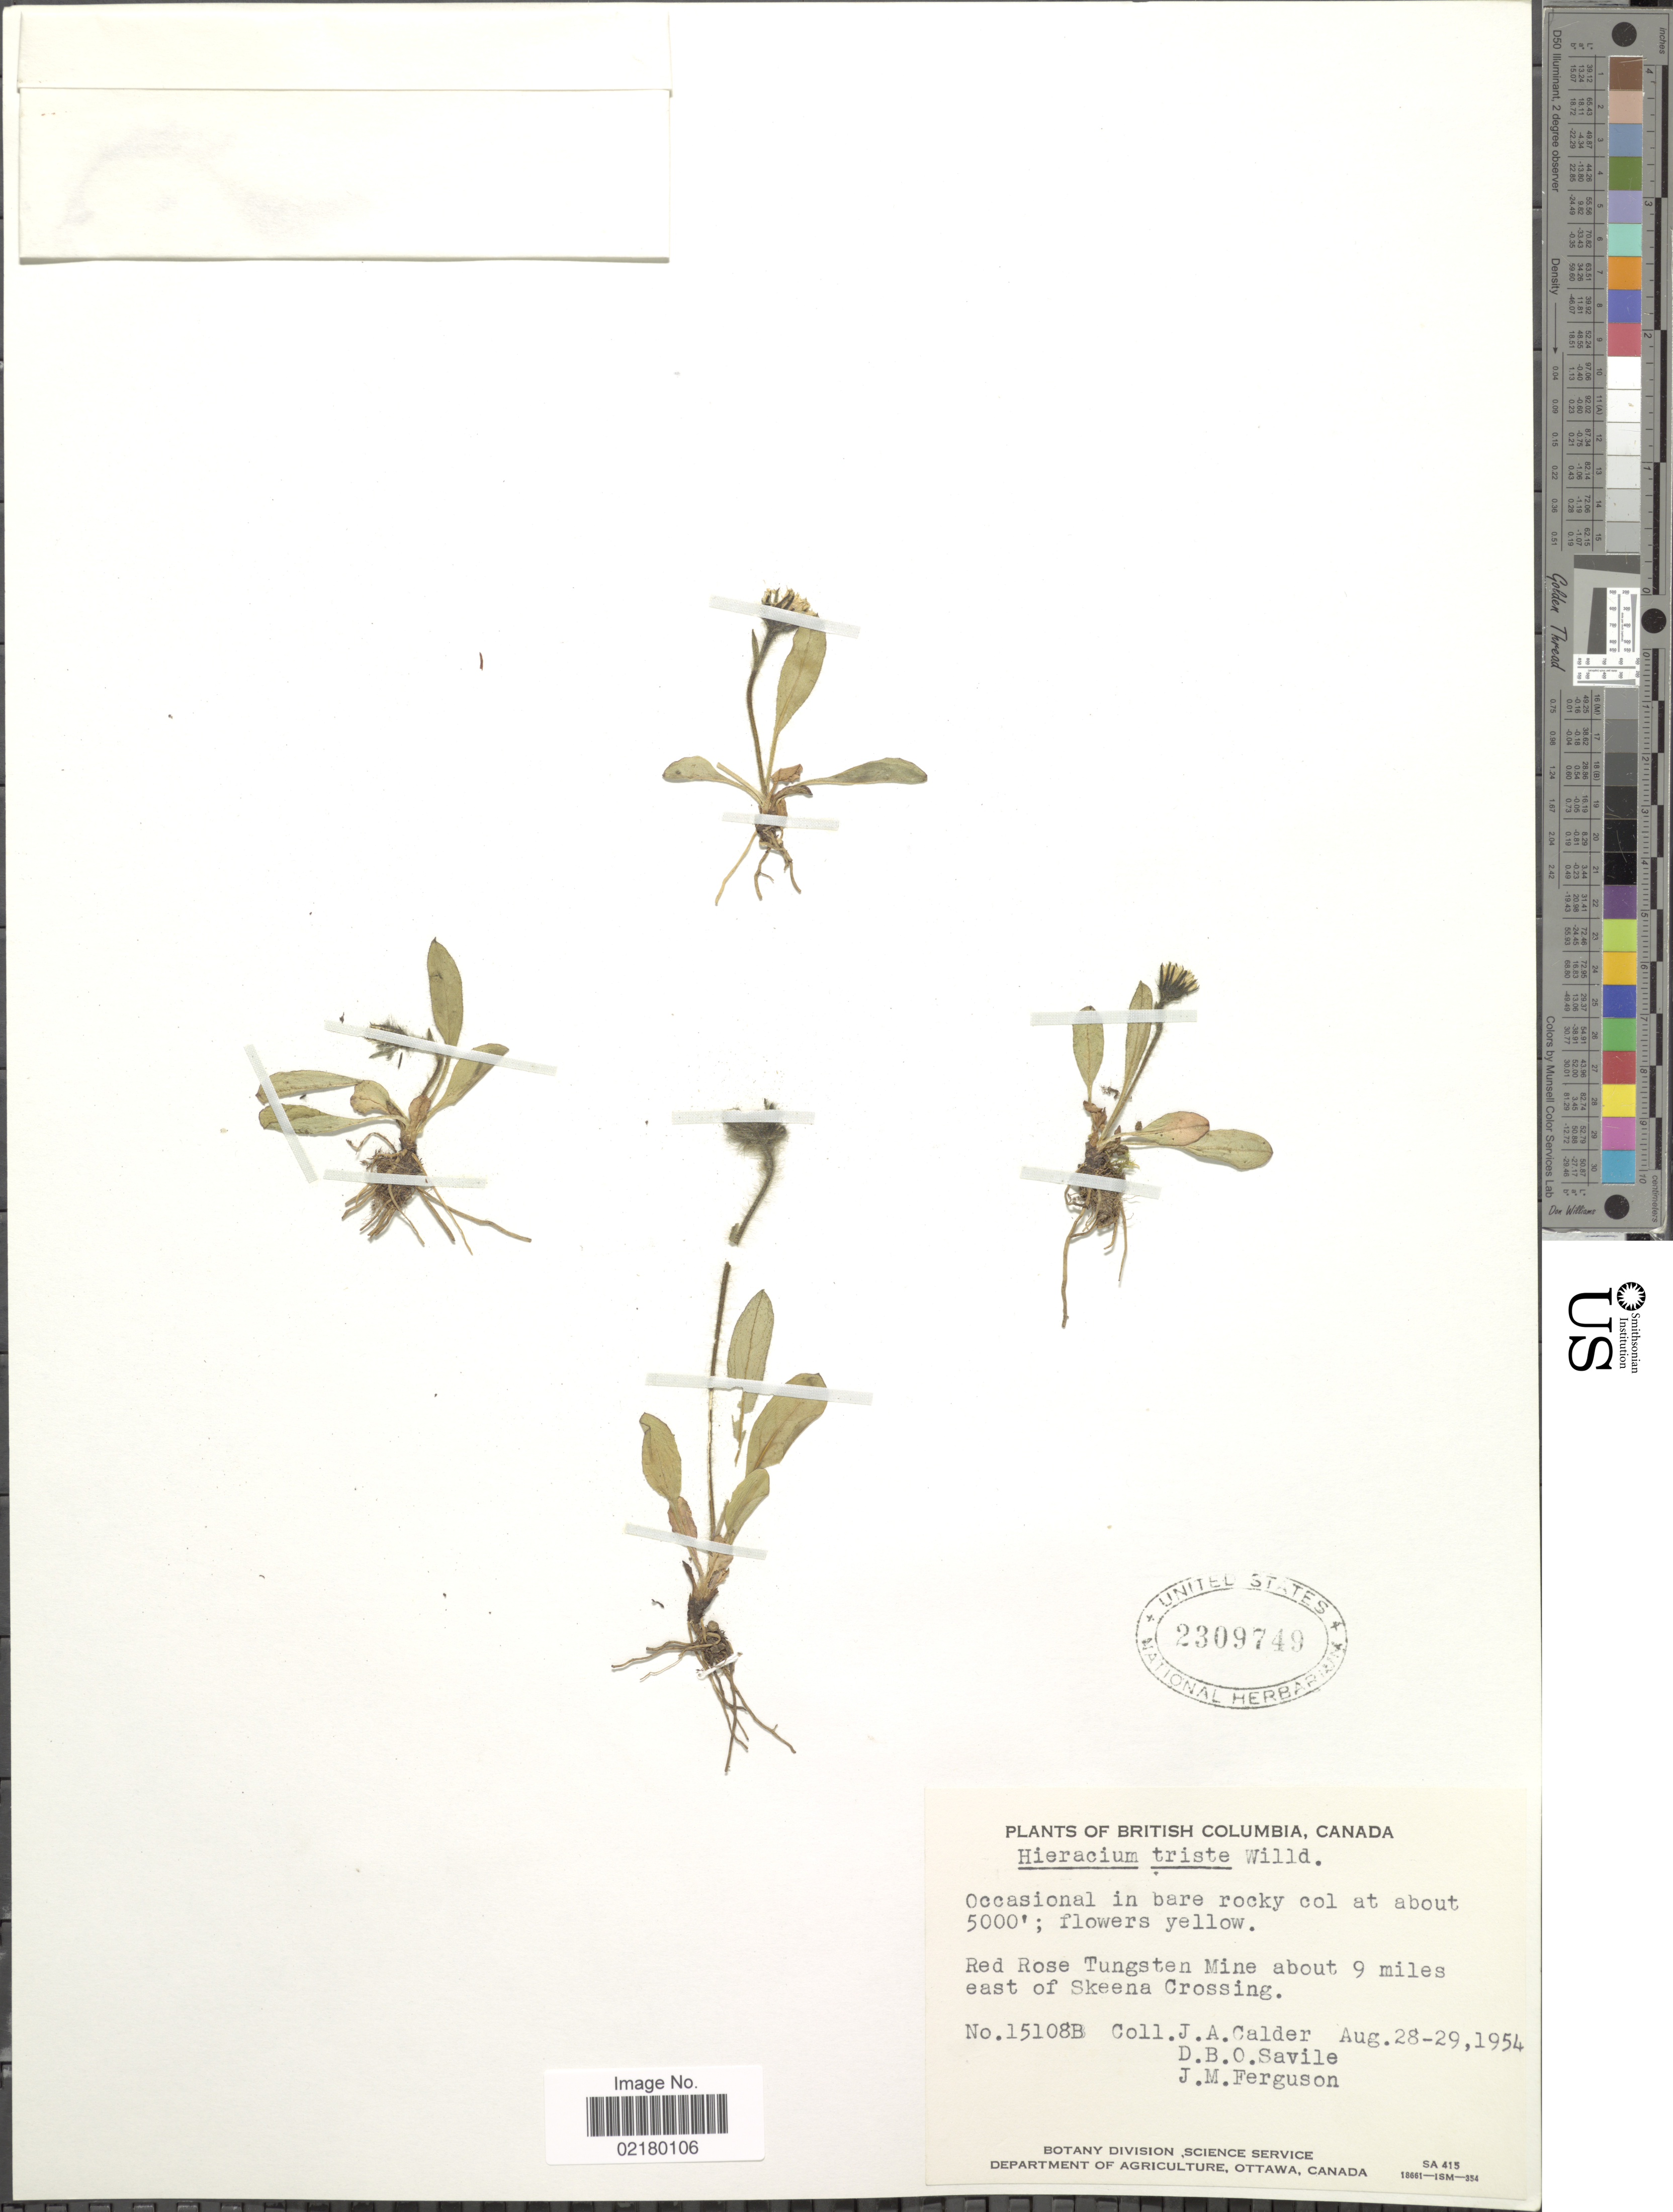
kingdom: Plantae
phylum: Tracheophyta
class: Magnoliopsida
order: Asterales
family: Asteraceae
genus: Hieracium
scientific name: Hieracium triste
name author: Willd. ex Spreng.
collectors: J. A. Calder, D. Savile & J. M. Ferguson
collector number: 15108B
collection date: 1954-08-28/1954-08-29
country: Canada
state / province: British Columbia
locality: Occasional in bare rocky col , Red Roase Tungsten Mine about 9 miles east of Skeena Crossing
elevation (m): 1524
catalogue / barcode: US 2309749